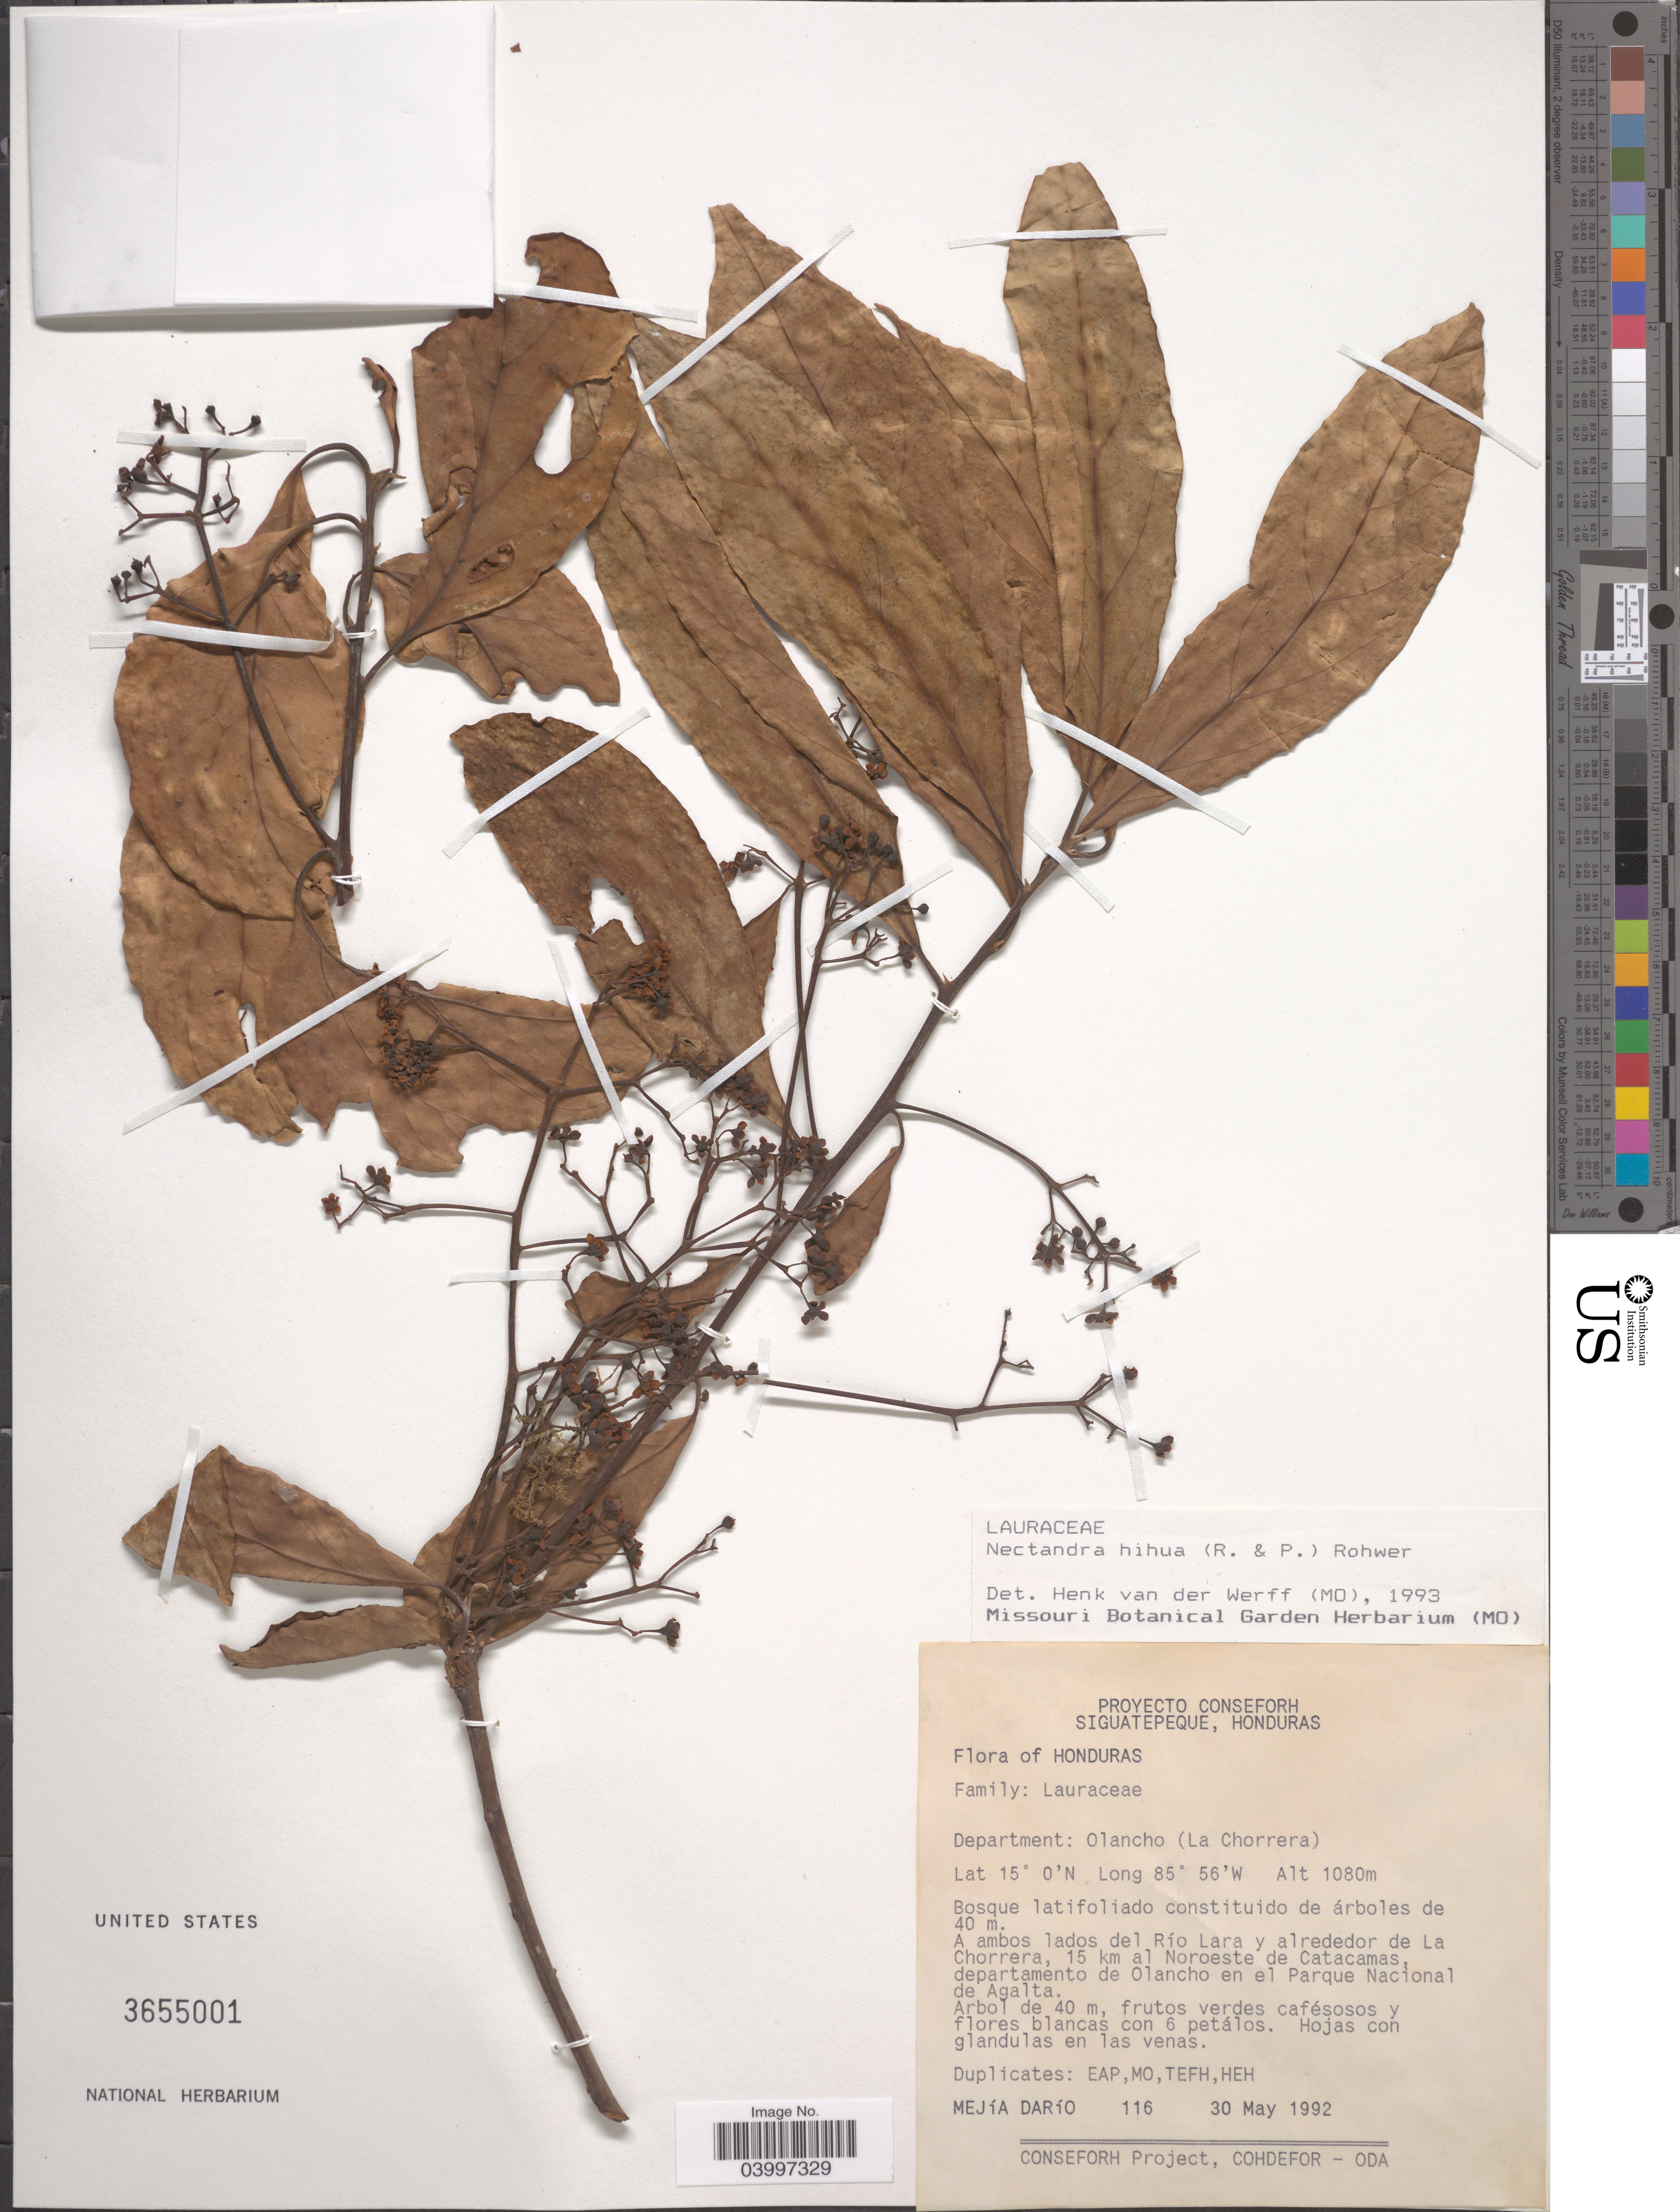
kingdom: Plantae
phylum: Tracheophyta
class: Magnoliopsida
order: Laurales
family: Lauraceae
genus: Nectandra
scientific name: Nectandra hihua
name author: (Ruiz & Pav.) Rohwer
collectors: M. Dário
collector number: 116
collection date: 1992-05-30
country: Honduras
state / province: Olancho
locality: Department: Olancho (La Chorrera). A ambos lados del Río Lara y alrededor de La Chorrera, 15 km al Noroeste de Catacamas, departamento de Olancho en el Parque Nacional de Agalta.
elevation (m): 1080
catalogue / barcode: US 3655001